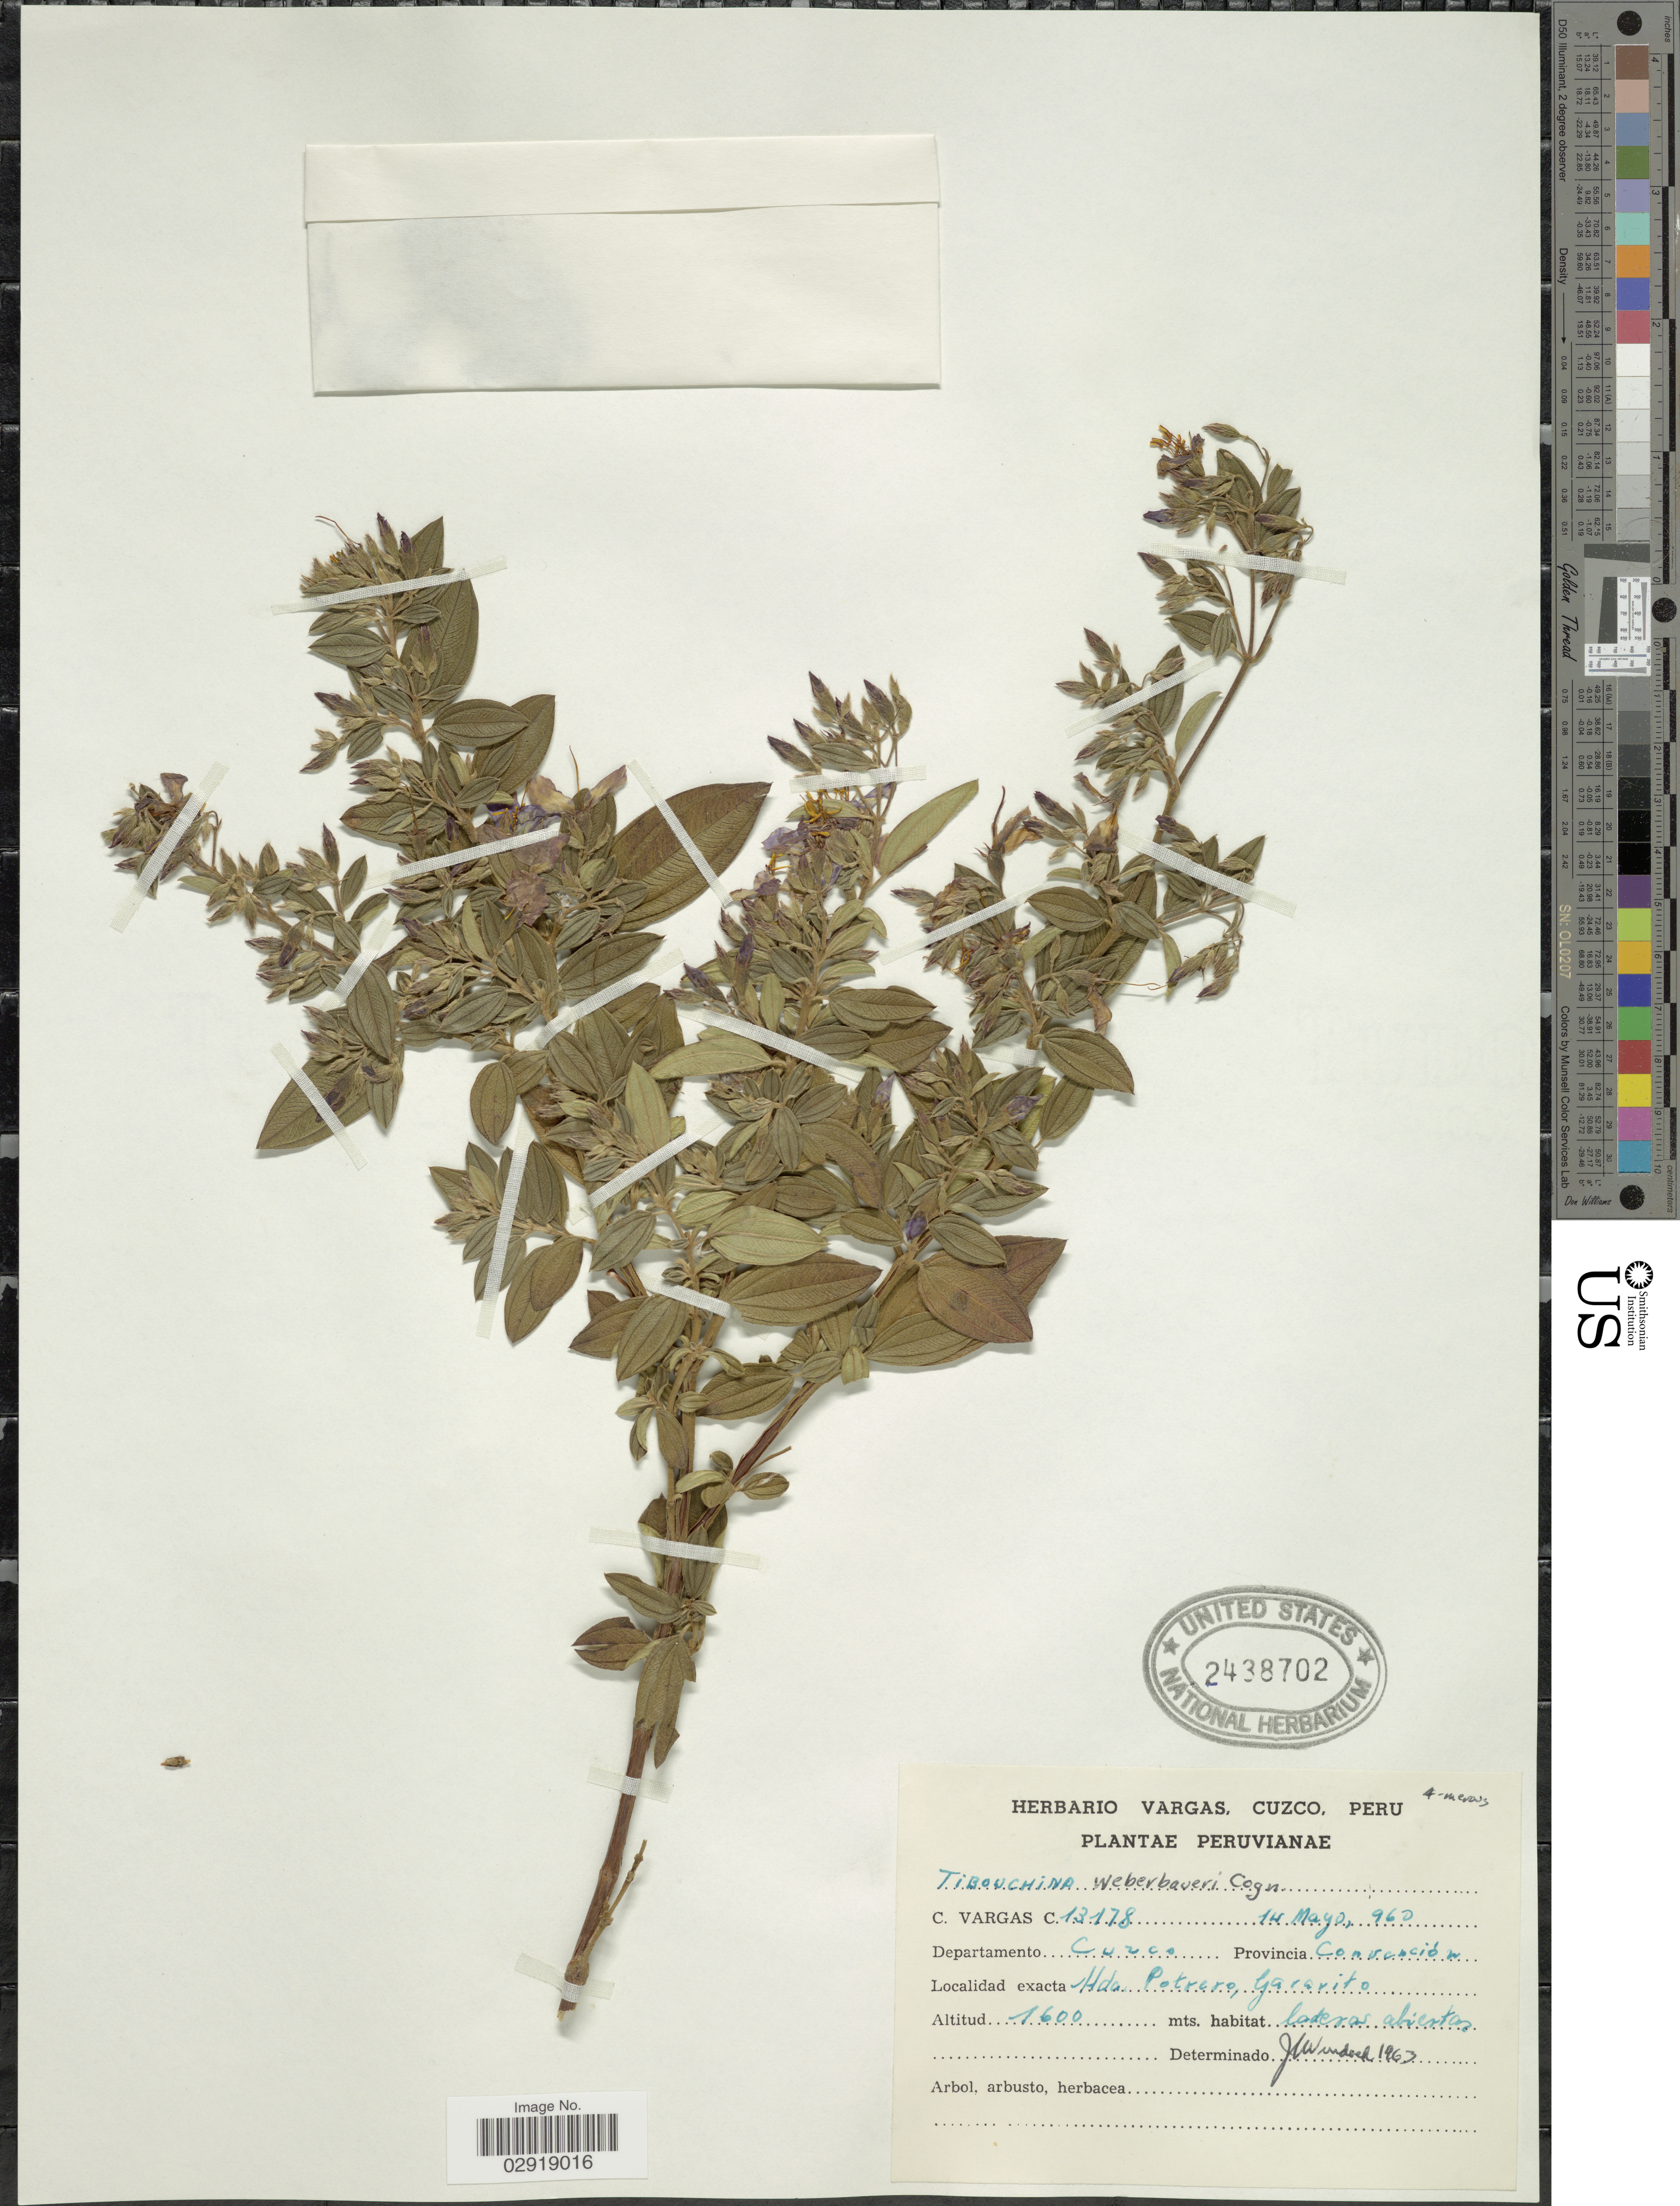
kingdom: Plantae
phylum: Tracheophyta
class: Magnoliopsida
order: Myrtales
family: Melastomataceae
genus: Chaetogastra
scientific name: Chaetogastra weberbaueri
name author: (Cogn.) P.J.F. Guim. & Michelang.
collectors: C. Vargas Calderón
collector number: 13178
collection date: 1960-05-14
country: Peru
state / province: Cusco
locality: Departamento Cuzco Provincia Convención. Hda Portero, Garavito.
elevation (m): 1600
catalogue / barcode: US 2438702